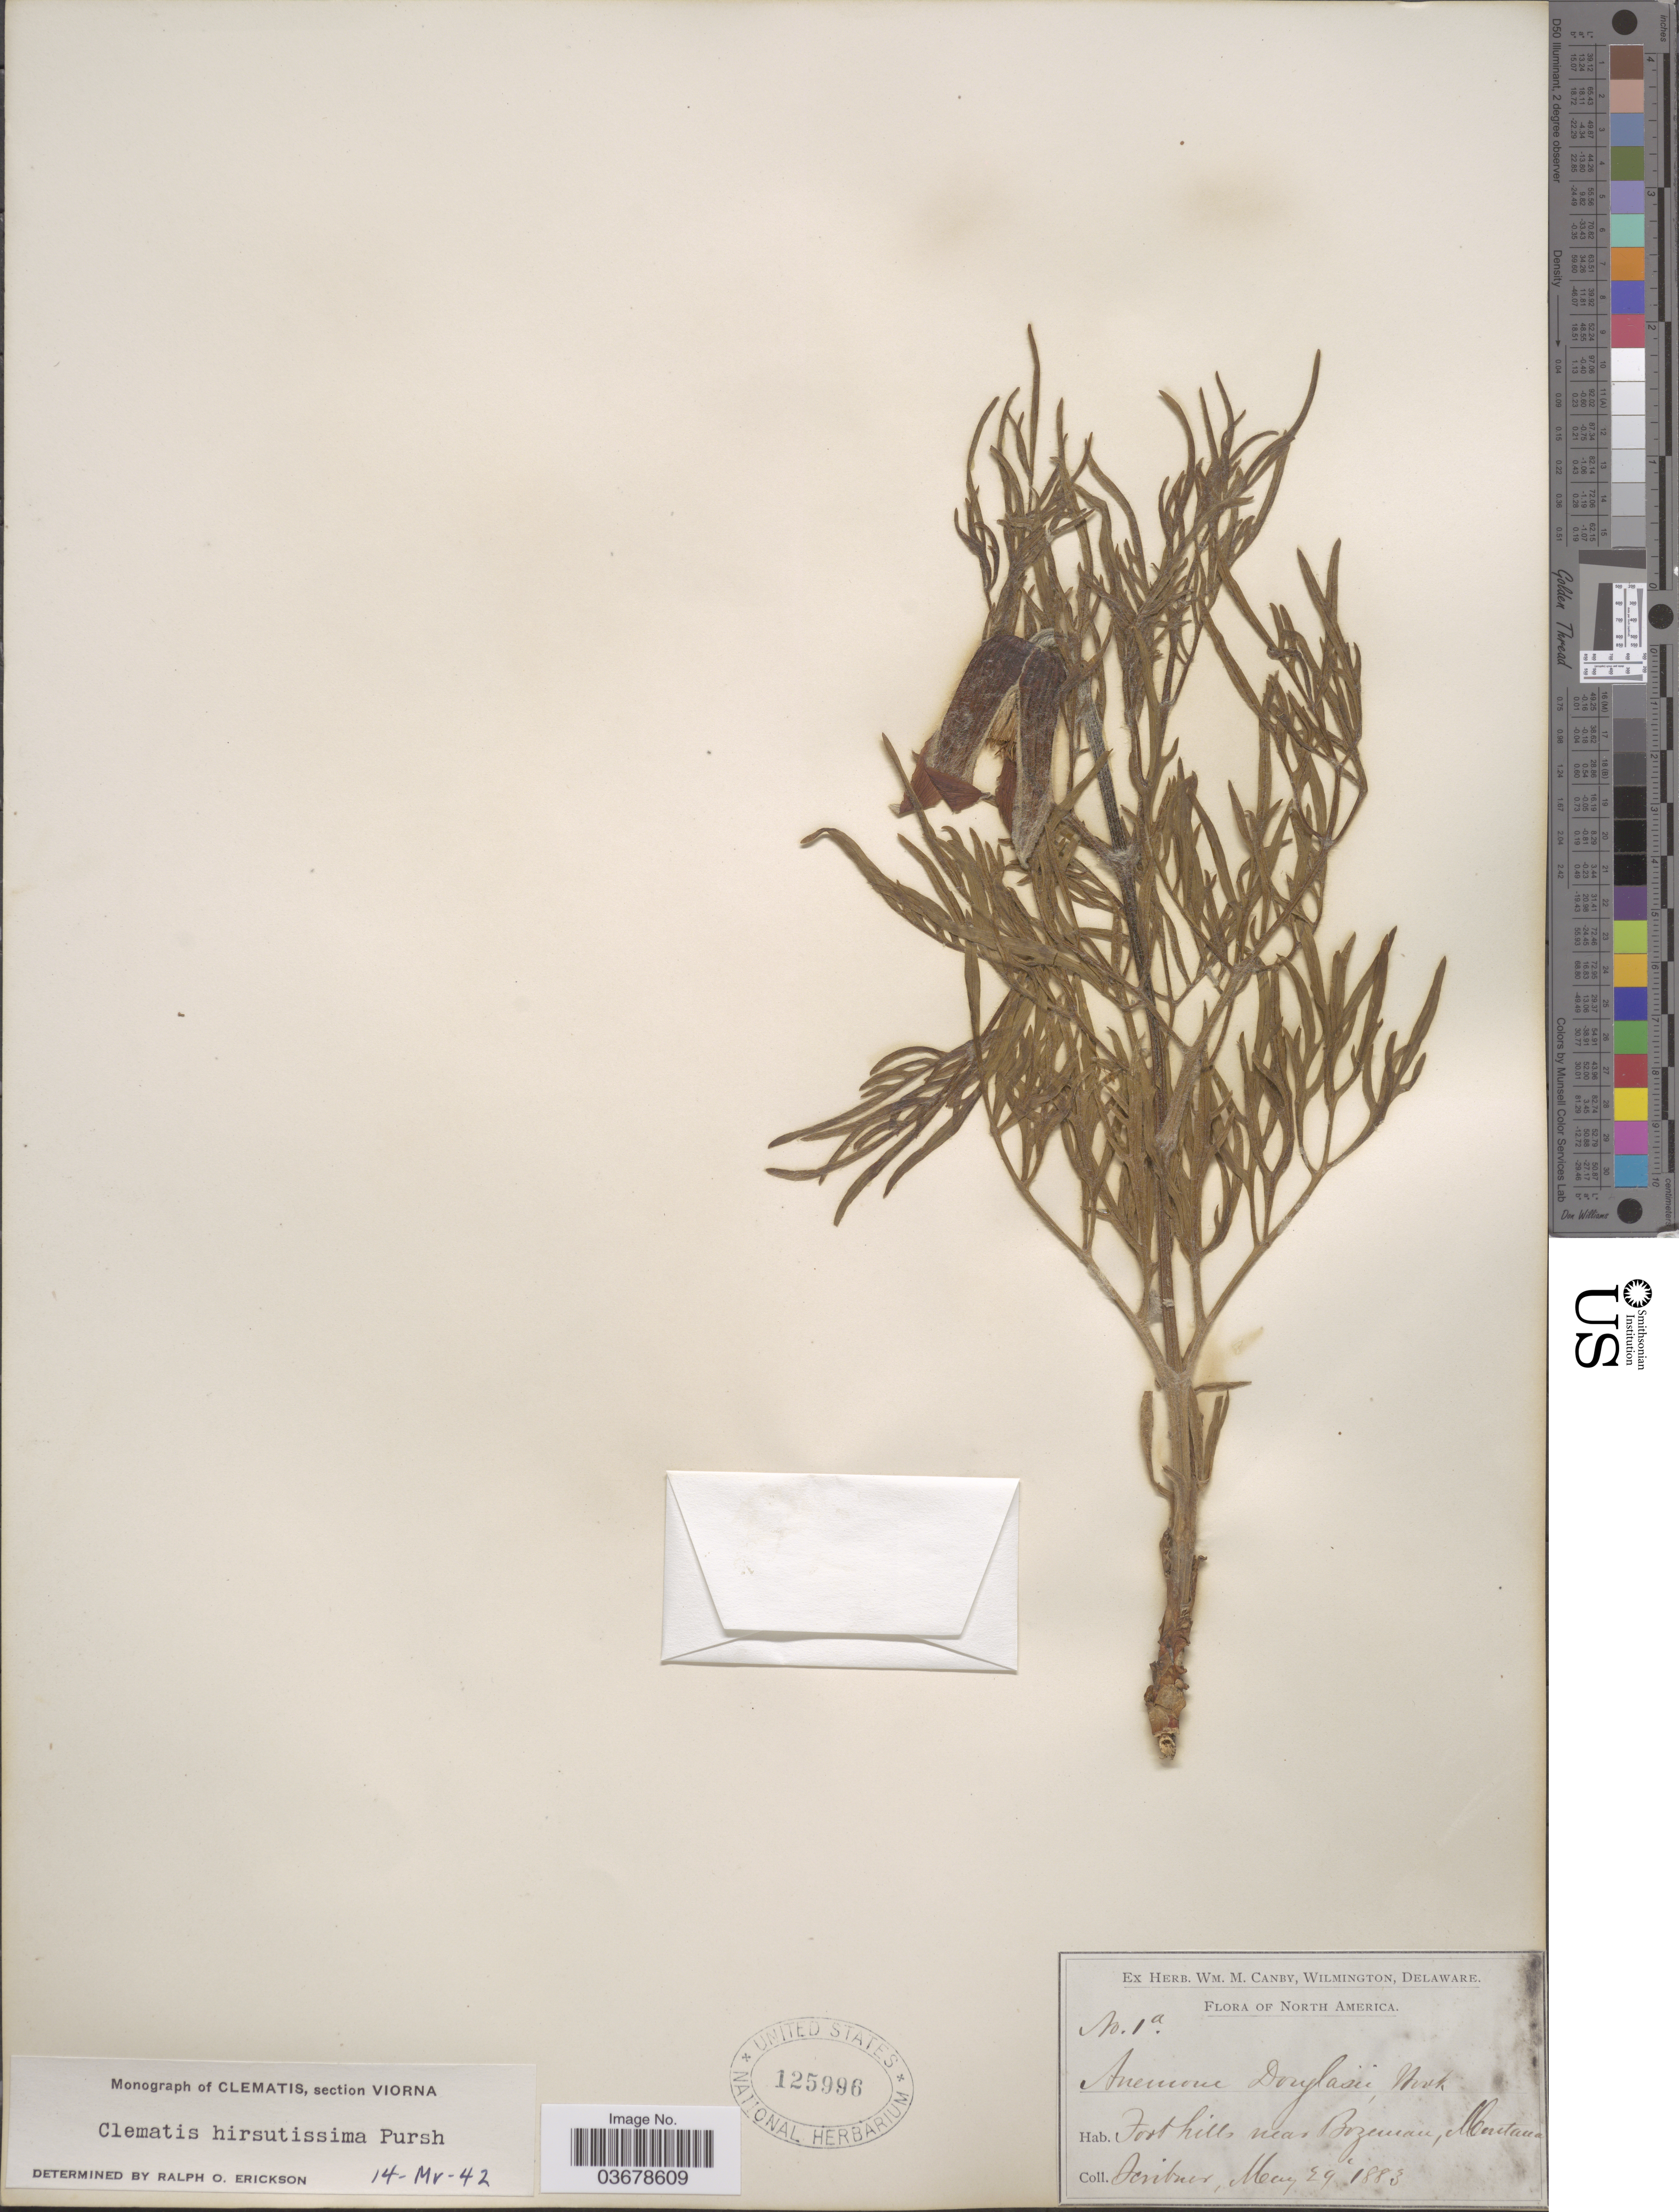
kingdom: Plantae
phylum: Tracheophyta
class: Magnoliopsida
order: Ranunculales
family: Ranunculaceae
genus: Clematis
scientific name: Clematis viorna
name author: L.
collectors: Scribner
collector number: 1a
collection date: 1883-05-29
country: United States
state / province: Montana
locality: Foothills near Bozeman.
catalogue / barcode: US 125996